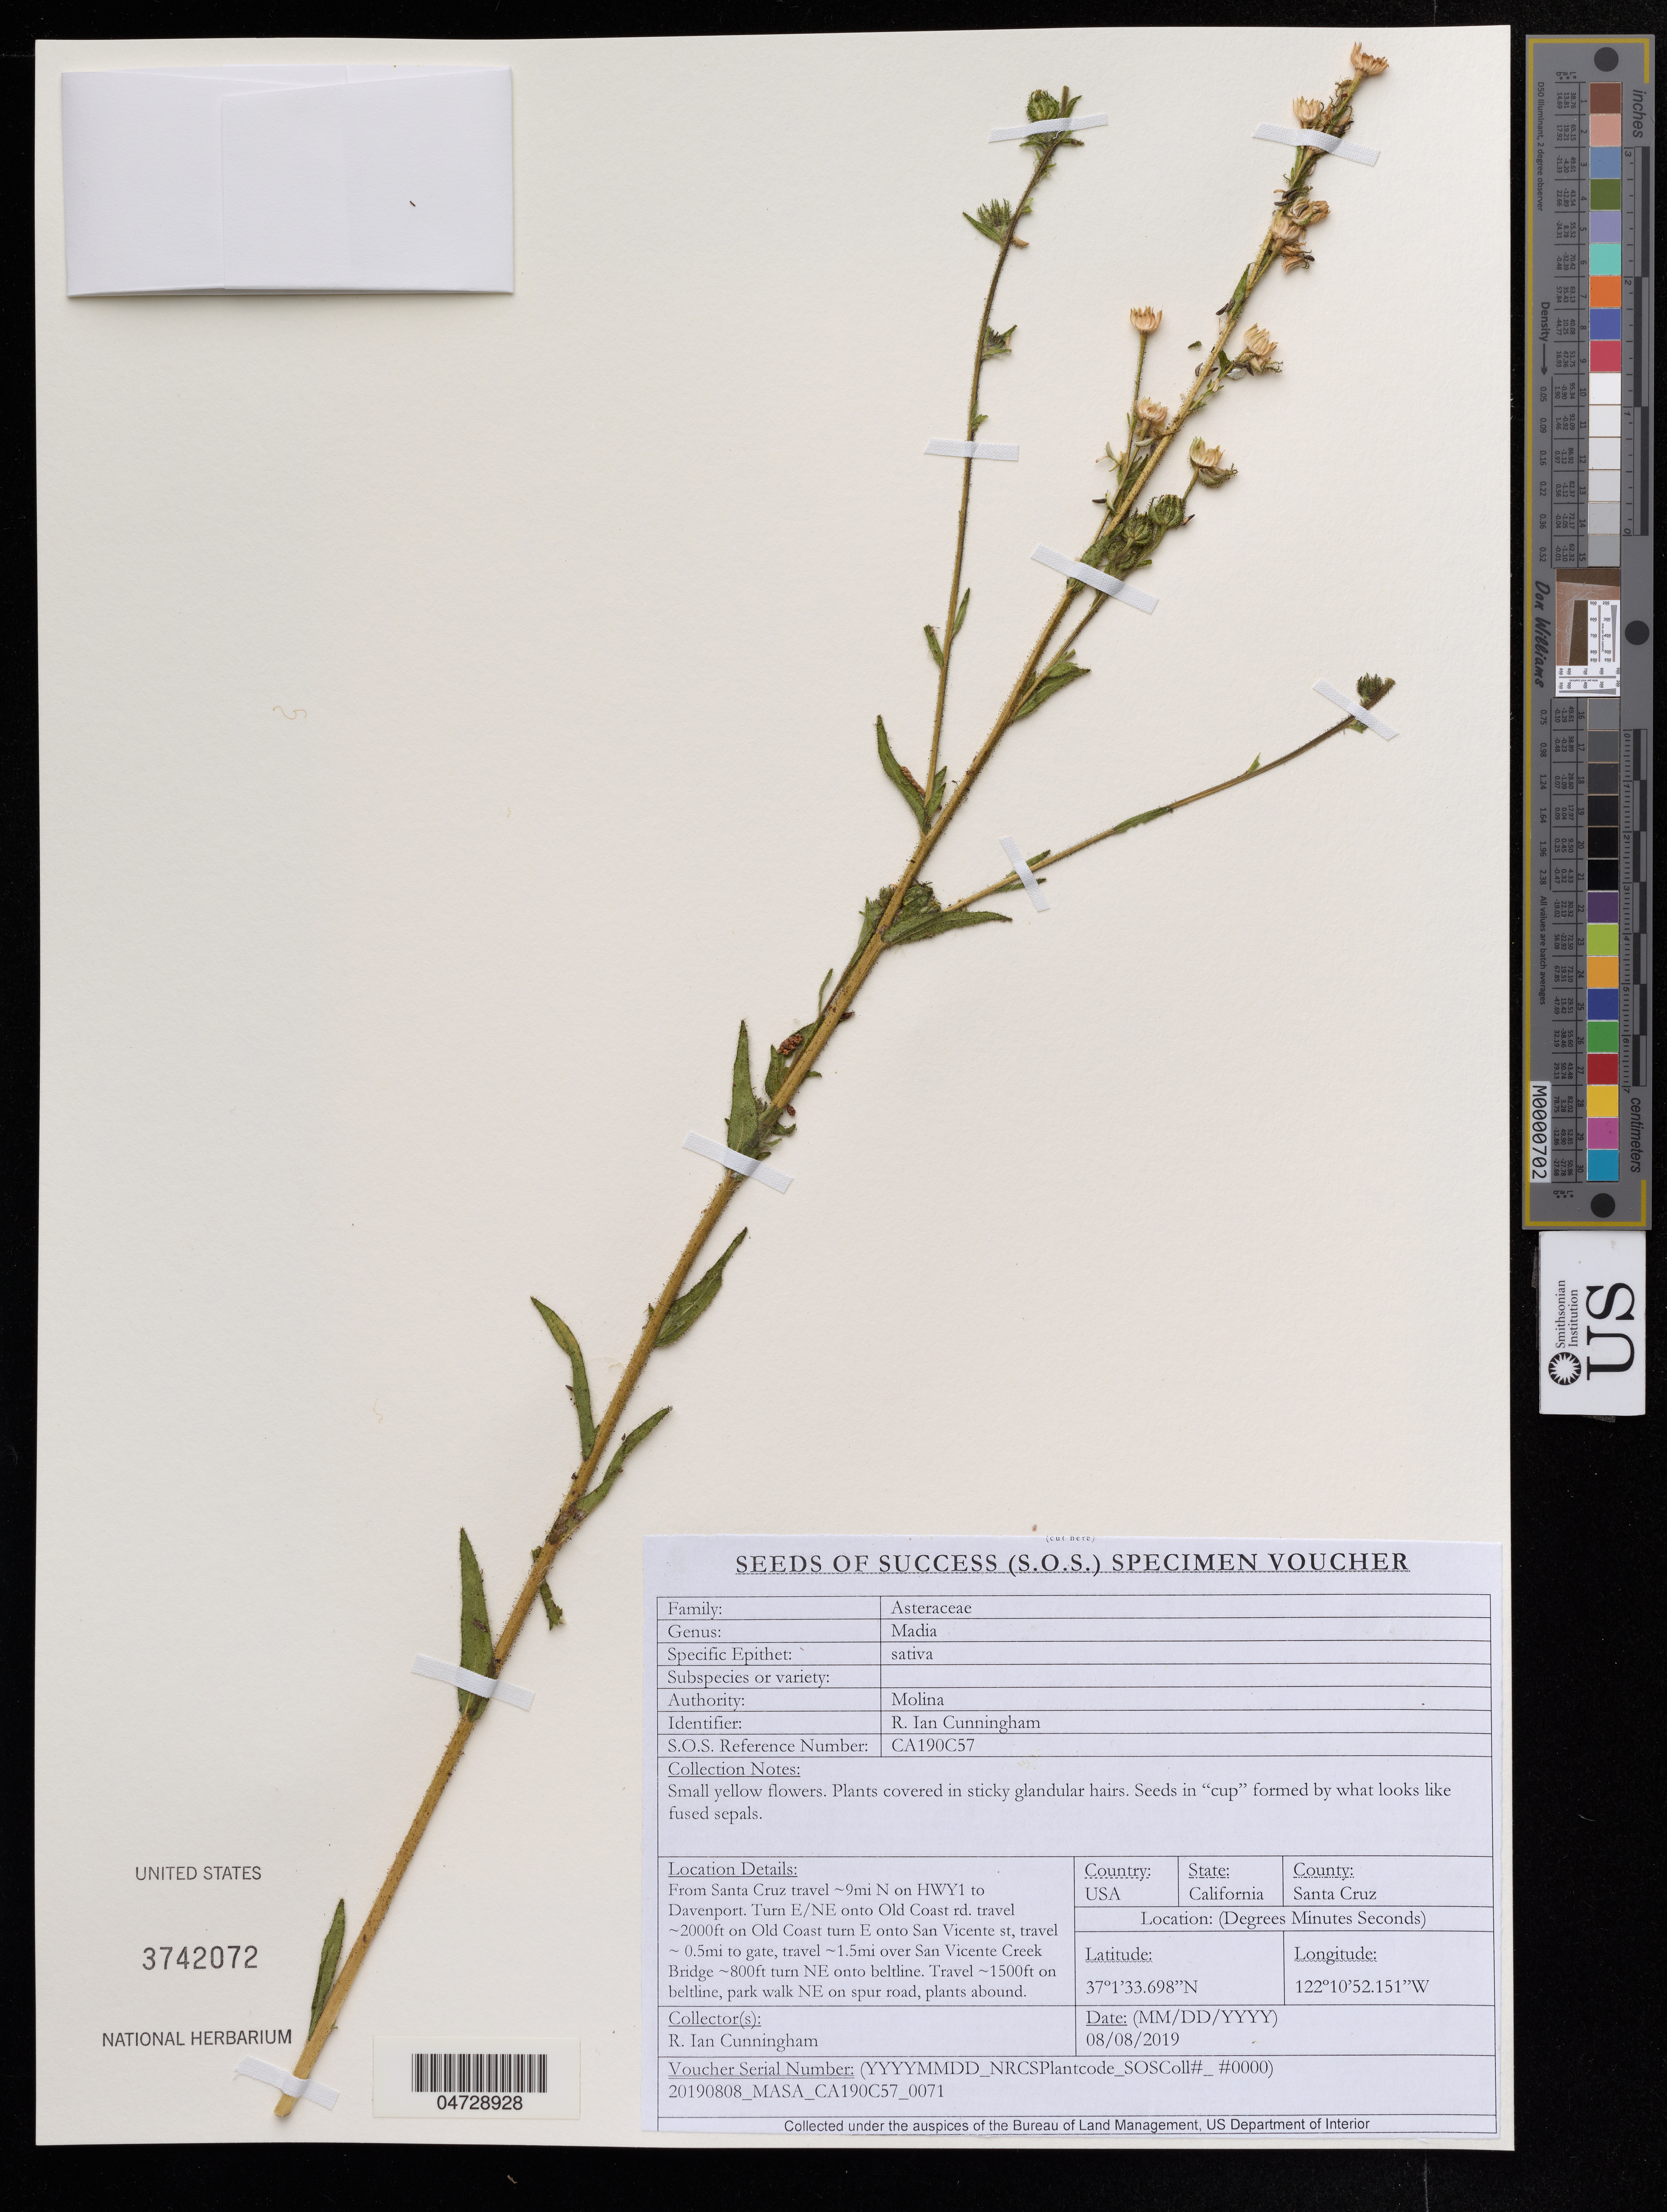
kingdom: Plantae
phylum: Tracheophyta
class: Magnoliopsida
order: Asterales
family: Asteraceae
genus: Madia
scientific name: Madia sativa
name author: Molina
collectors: I. Cunningham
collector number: CA190C57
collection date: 2019-08-08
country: United States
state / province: California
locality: County: Santa Cruz. From Santa Cruz travel ~9mi on HWY1 to Davenport. Turn E/NE onto Old Coast rd. travel ~2000ft to gate, travel ~1.5mi over San Vicente Creek Bridge ~800ft turn NE onto beltline. Travel ~1500ft on beltline, park walk NE on spur road.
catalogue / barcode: US 3742072